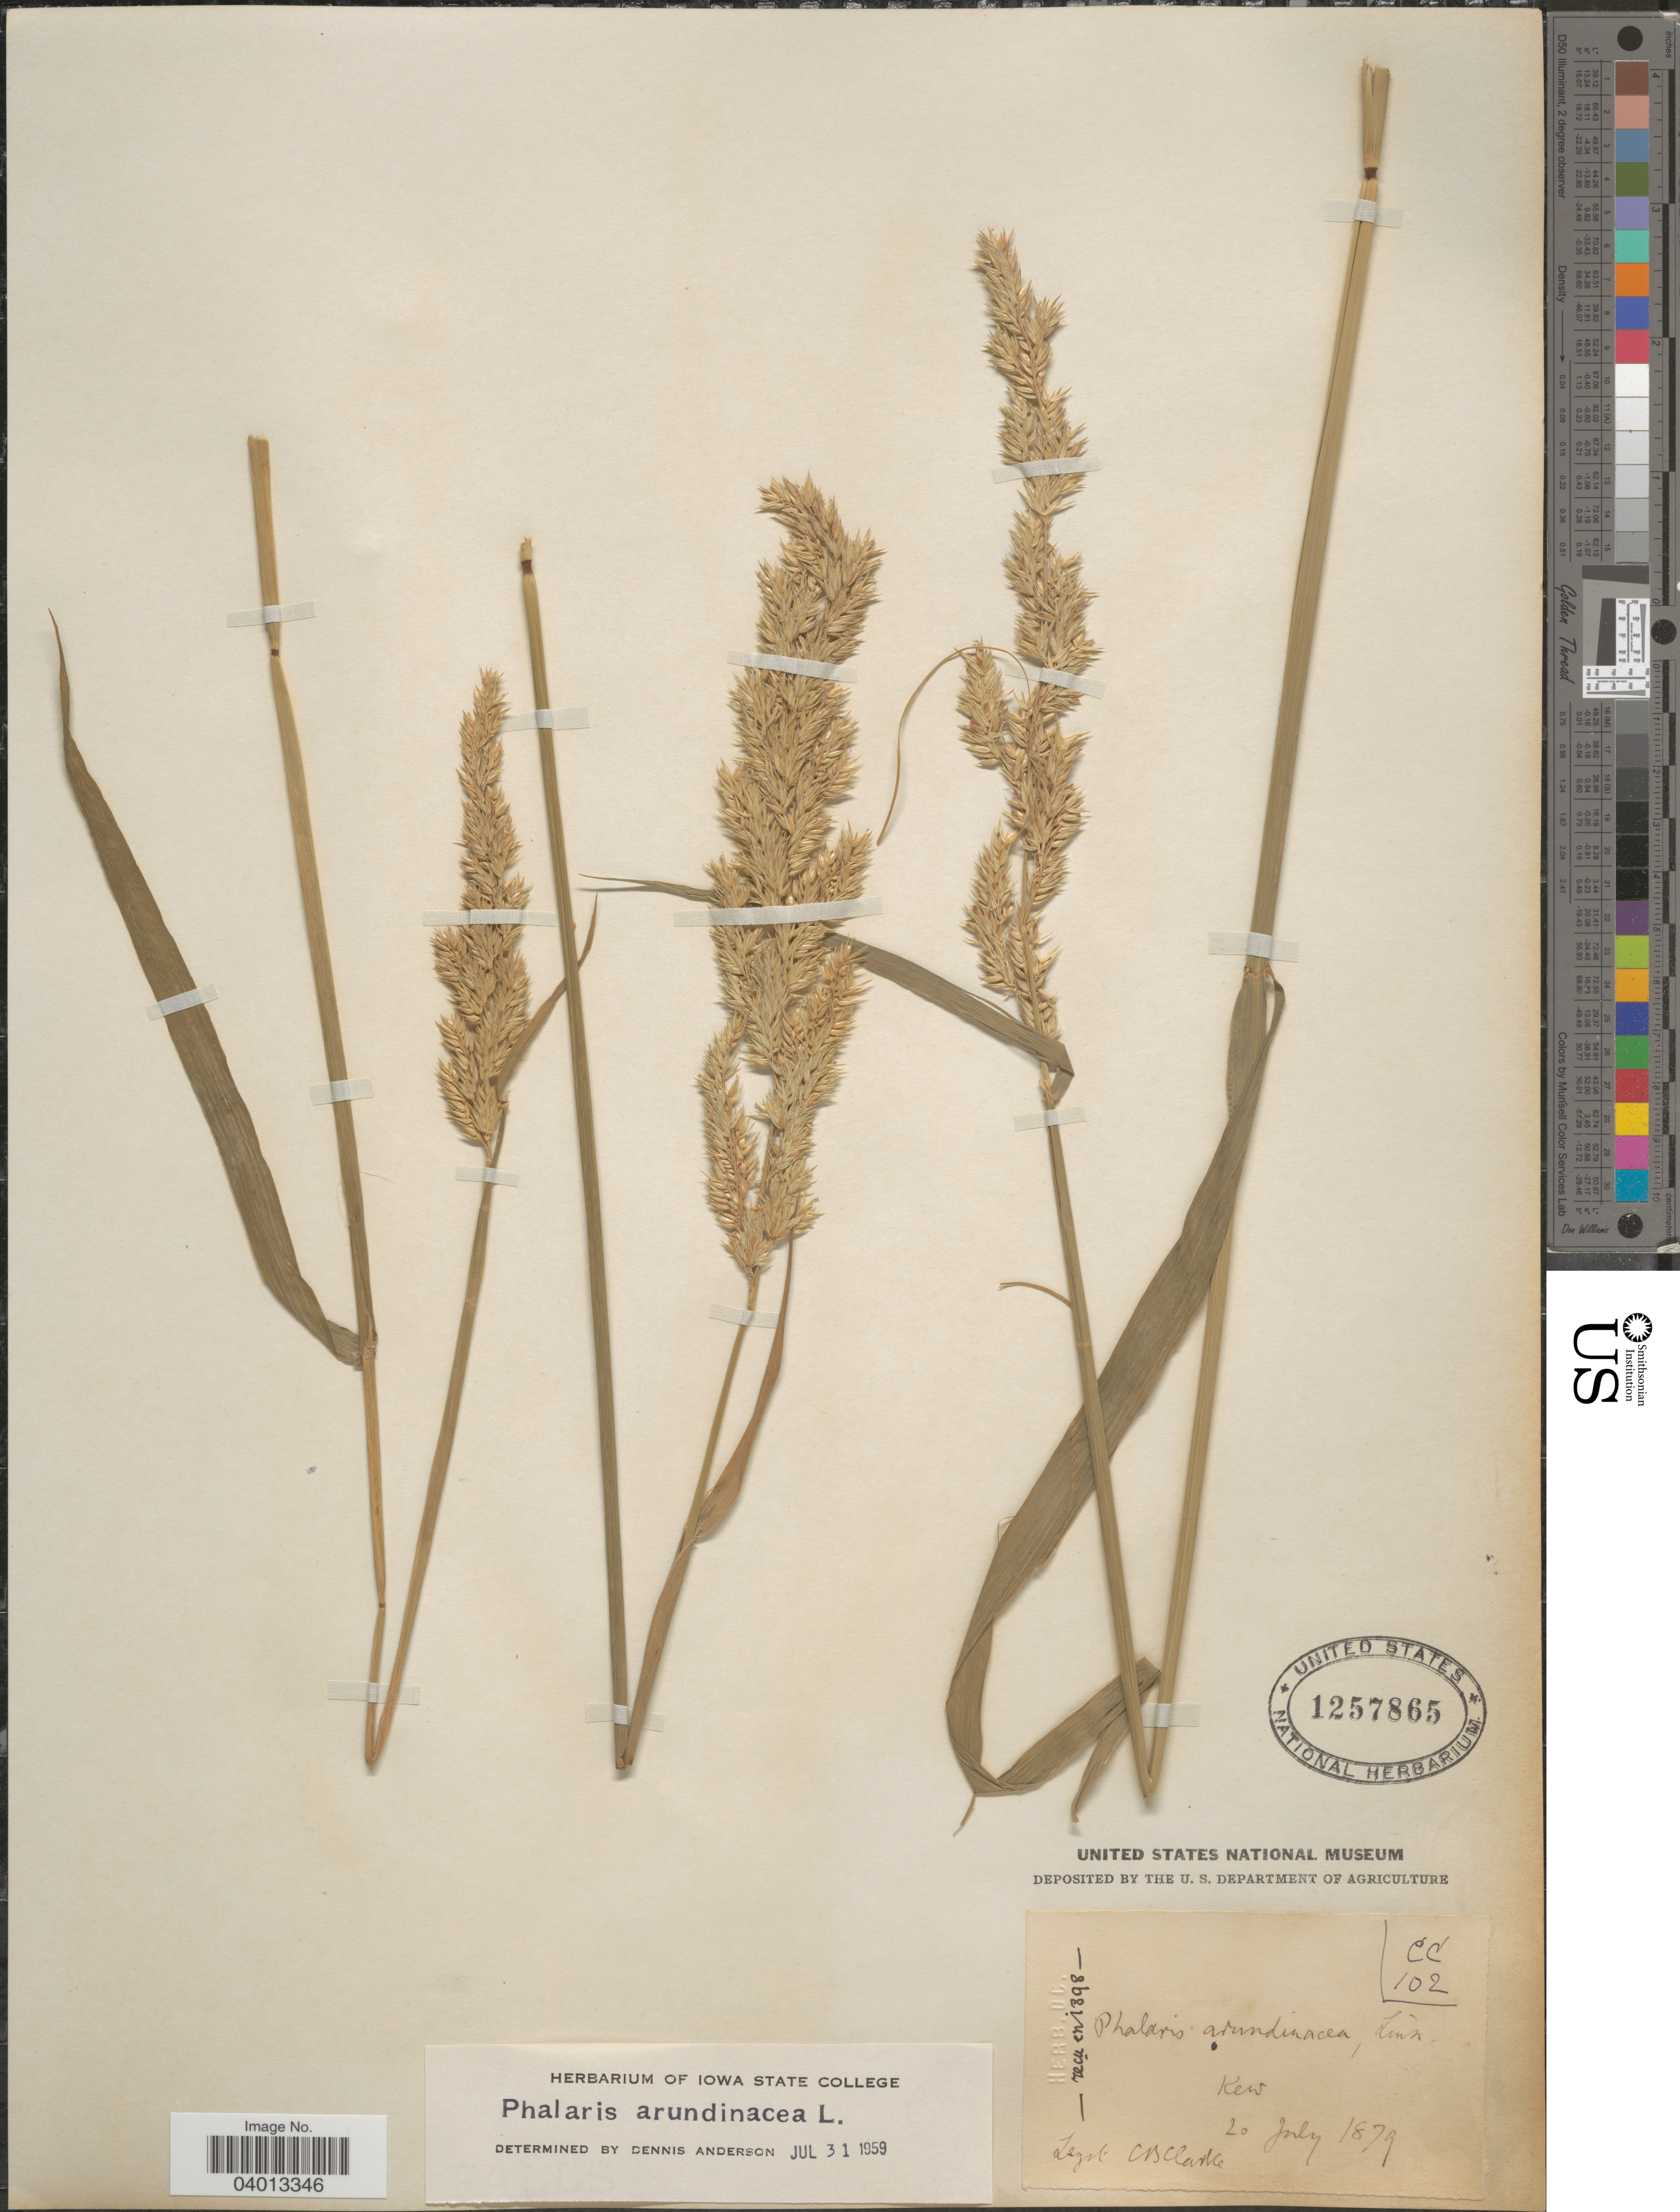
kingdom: Plantae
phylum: Tracheophyta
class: Liliopsida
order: Poales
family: Poaceae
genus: Phalaris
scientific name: Phalaris arundinacea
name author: L.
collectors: C. B. Clarke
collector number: CC 102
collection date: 1879-07-20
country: United Kingdom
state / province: England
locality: Kew [cultivated?]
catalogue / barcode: US 1257865